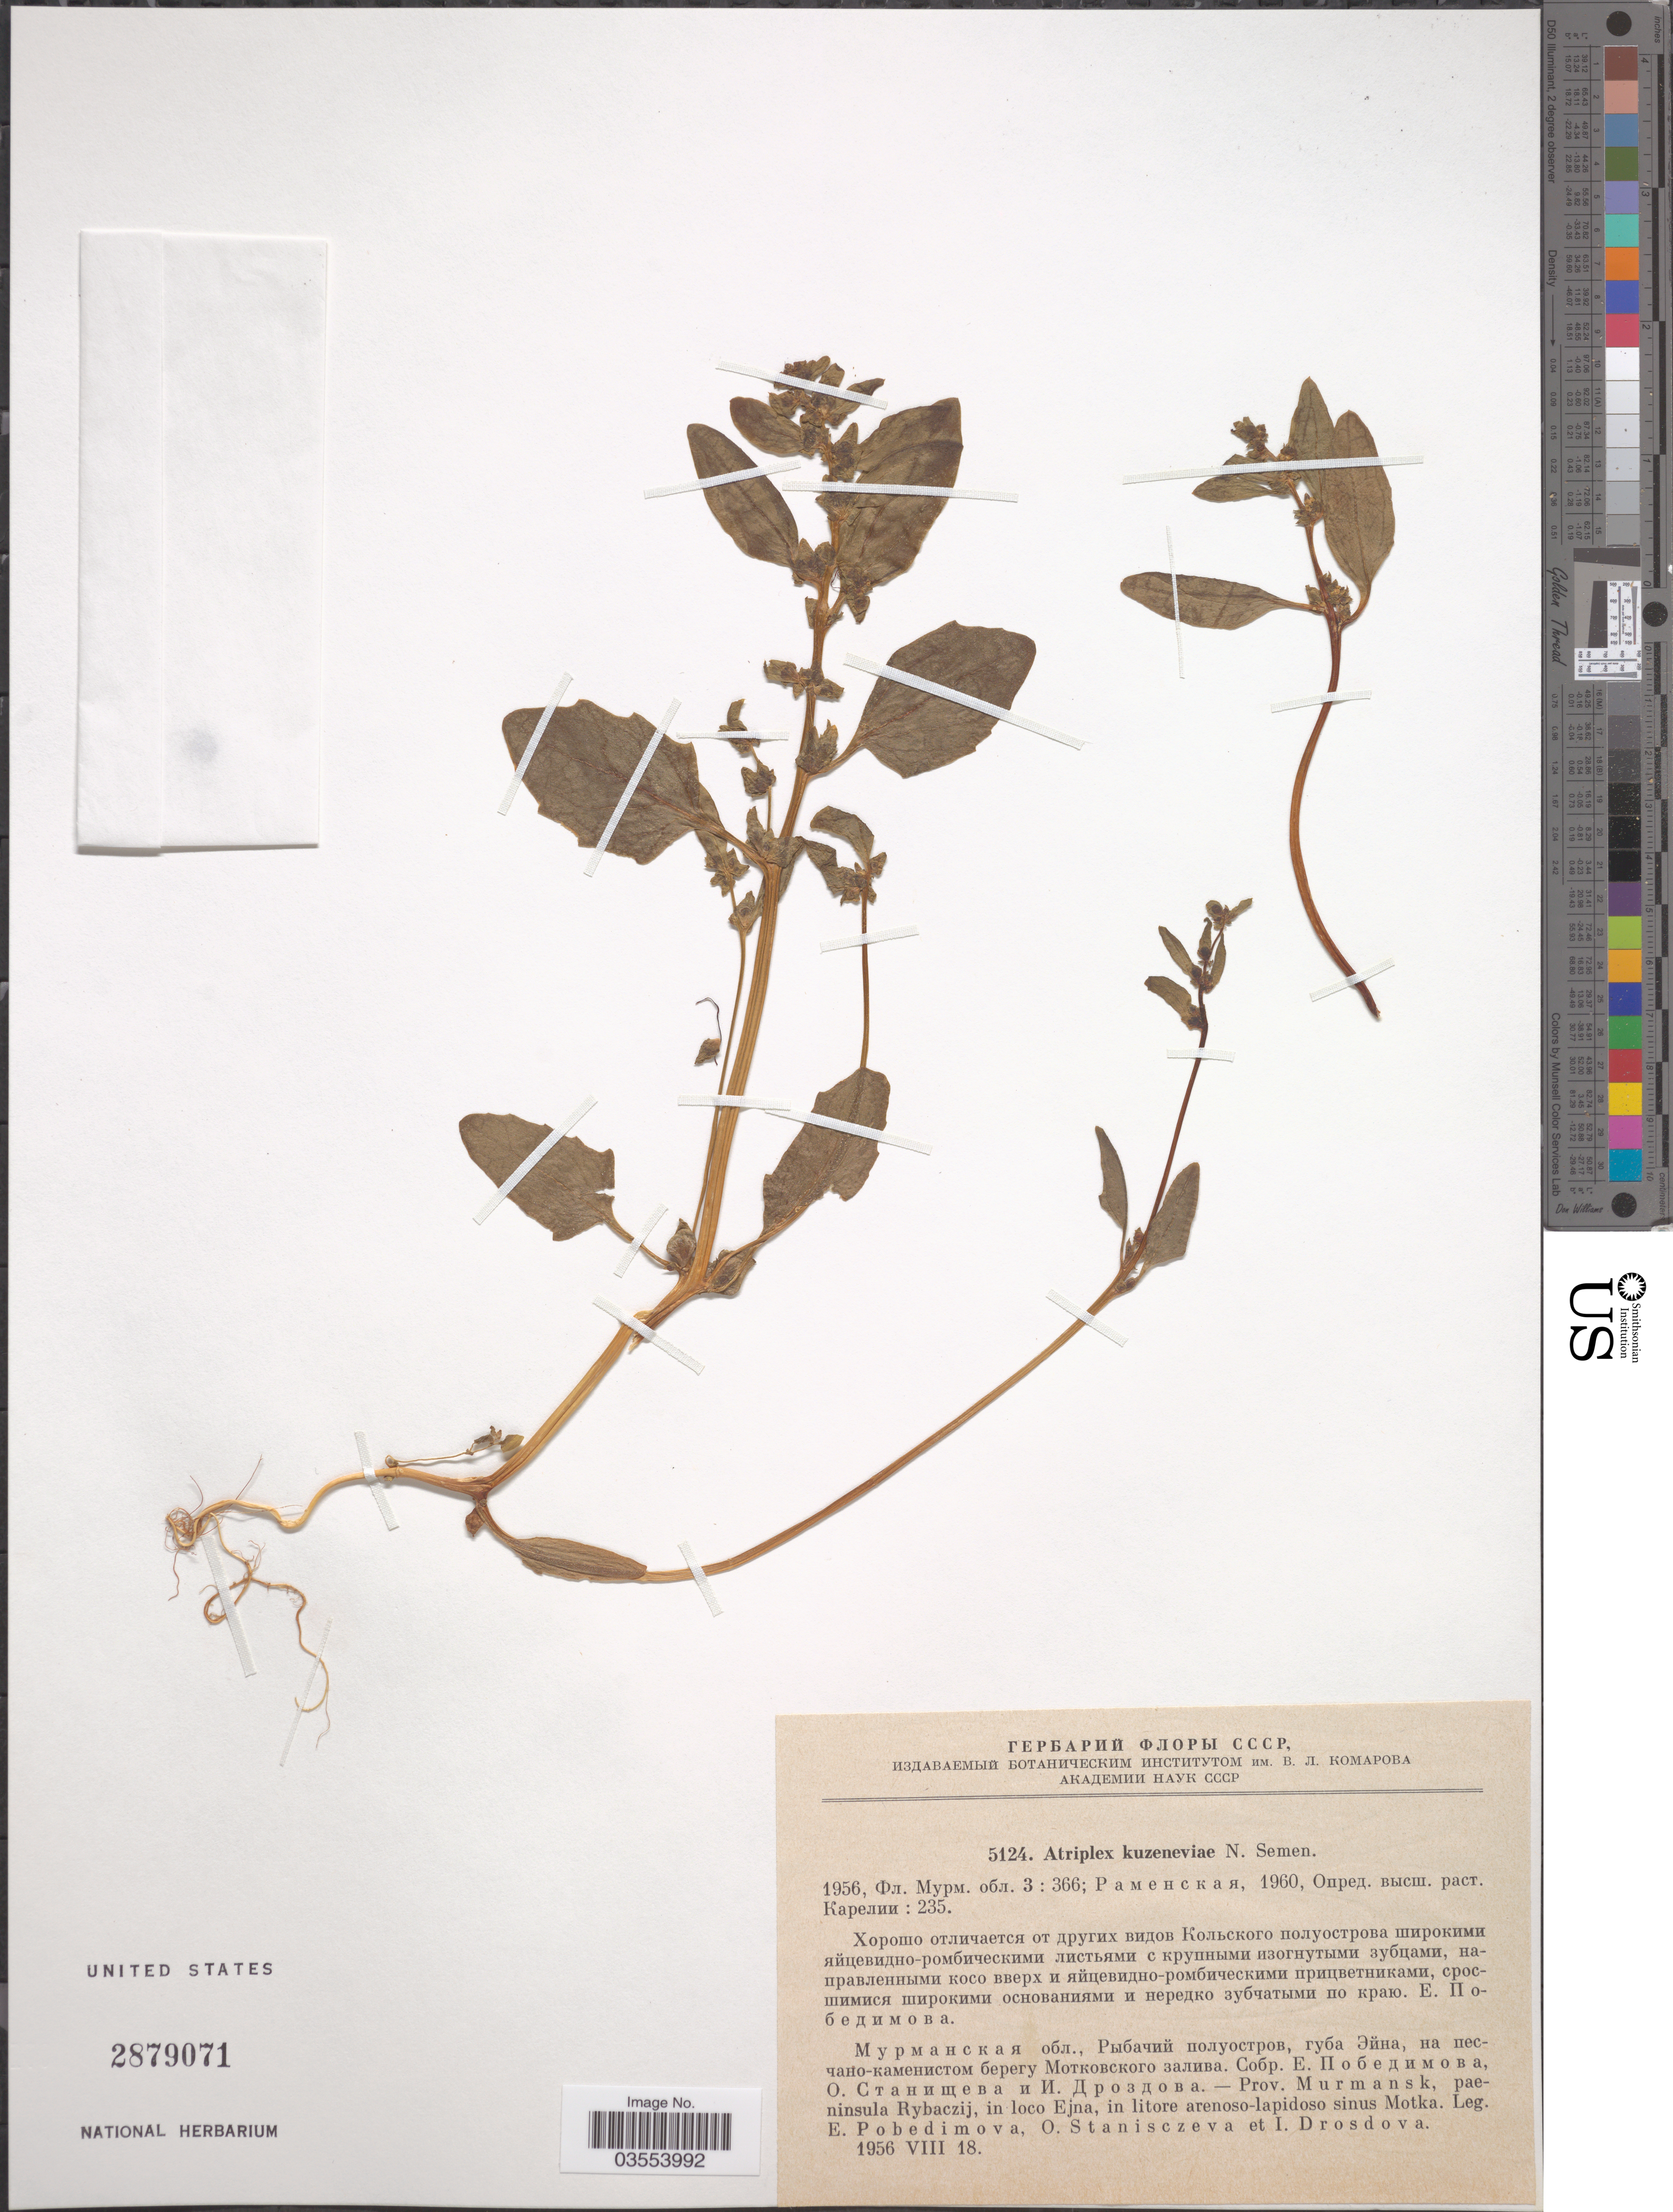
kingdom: Plantae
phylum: Tracheophyta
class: Magnoliopsida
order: Caryophyllales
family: Amaranthaceae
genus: Atriplex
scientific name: Atriplex kuzenevae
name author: Semenova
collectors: E. Pobedimova, O. Stanisczeva & I. Drosdova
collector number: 5124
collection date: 1956-08-18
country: Russian Federation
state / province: Murmansk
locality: Paeninsula Rybaczij, in loco Ejna, in litore arenoso-lapidoso sinus Motka.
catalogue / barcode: US 2879071